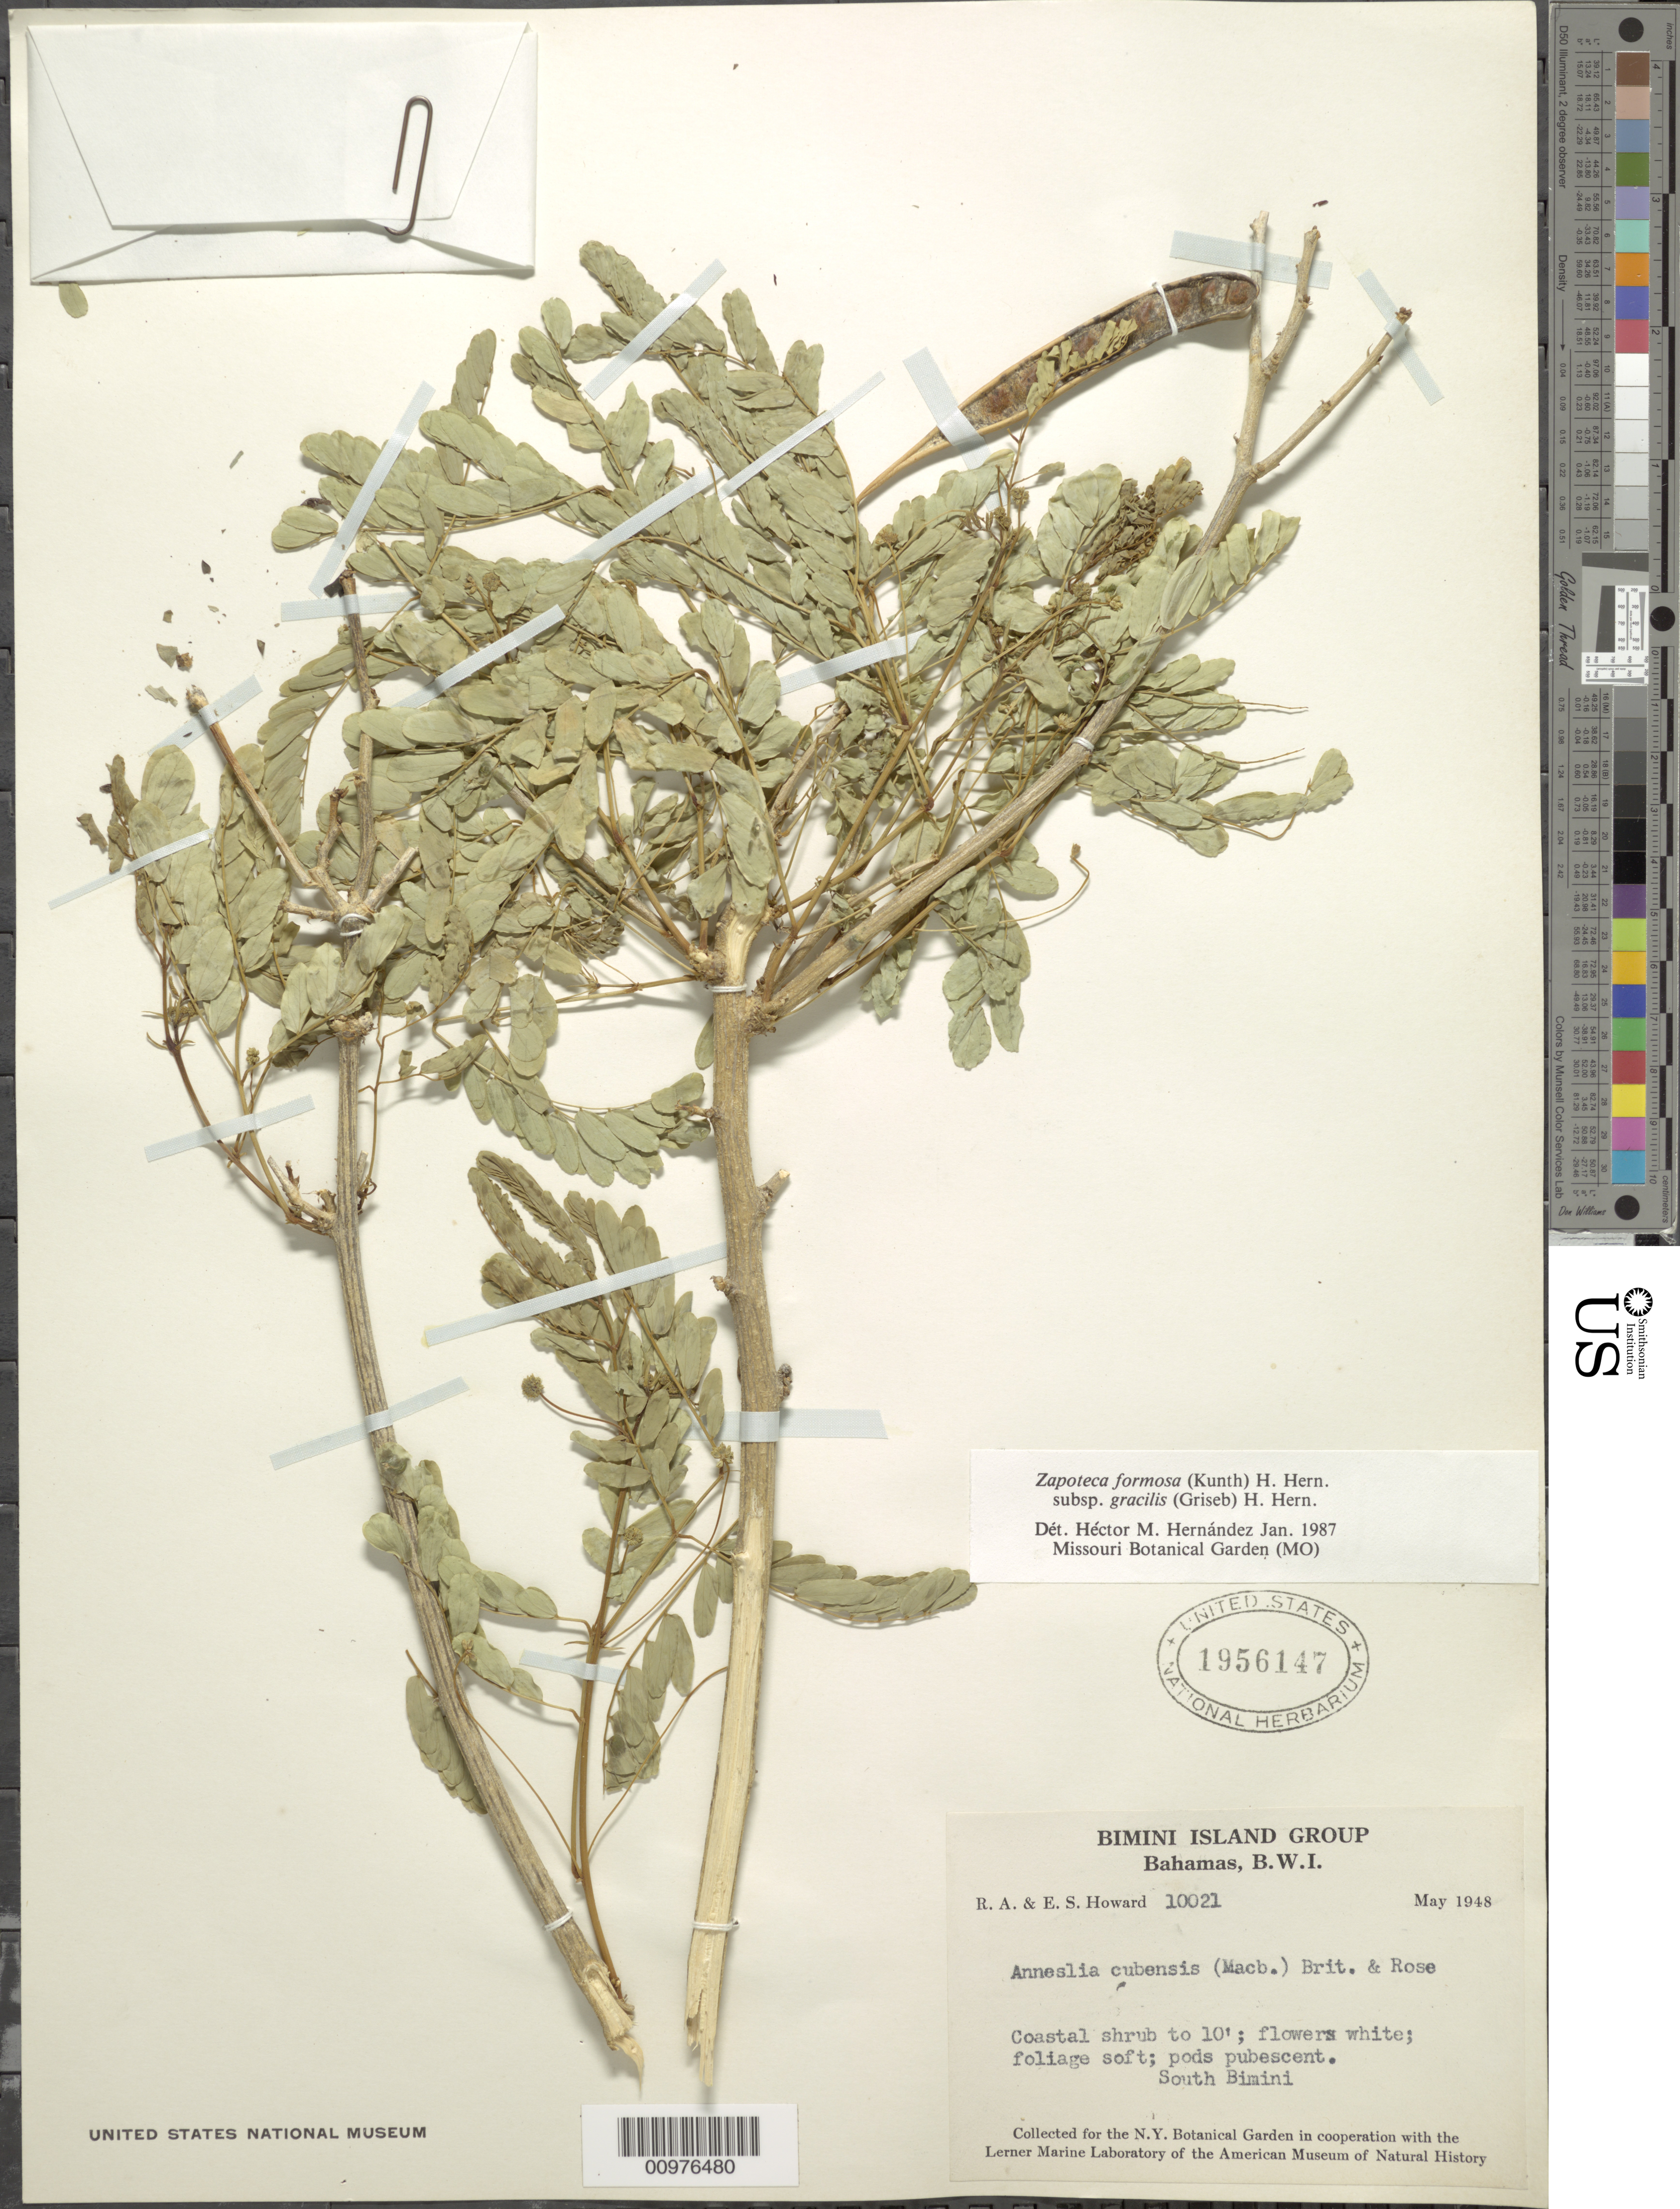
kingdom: Plantae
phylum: Tracheophyta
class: Magnoliopsida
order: Fabales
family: Fabaceae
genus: Zapoteca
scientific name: Zapoteca formosa subsp. gracilis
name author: (Griseb.) H.M. Hern.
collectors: R. A. Howard & E. S. Howard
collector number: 10021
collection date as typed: May 1948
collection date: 1948-05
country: Bahamas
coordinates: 0 N, 0 E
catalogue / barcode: US 1956147